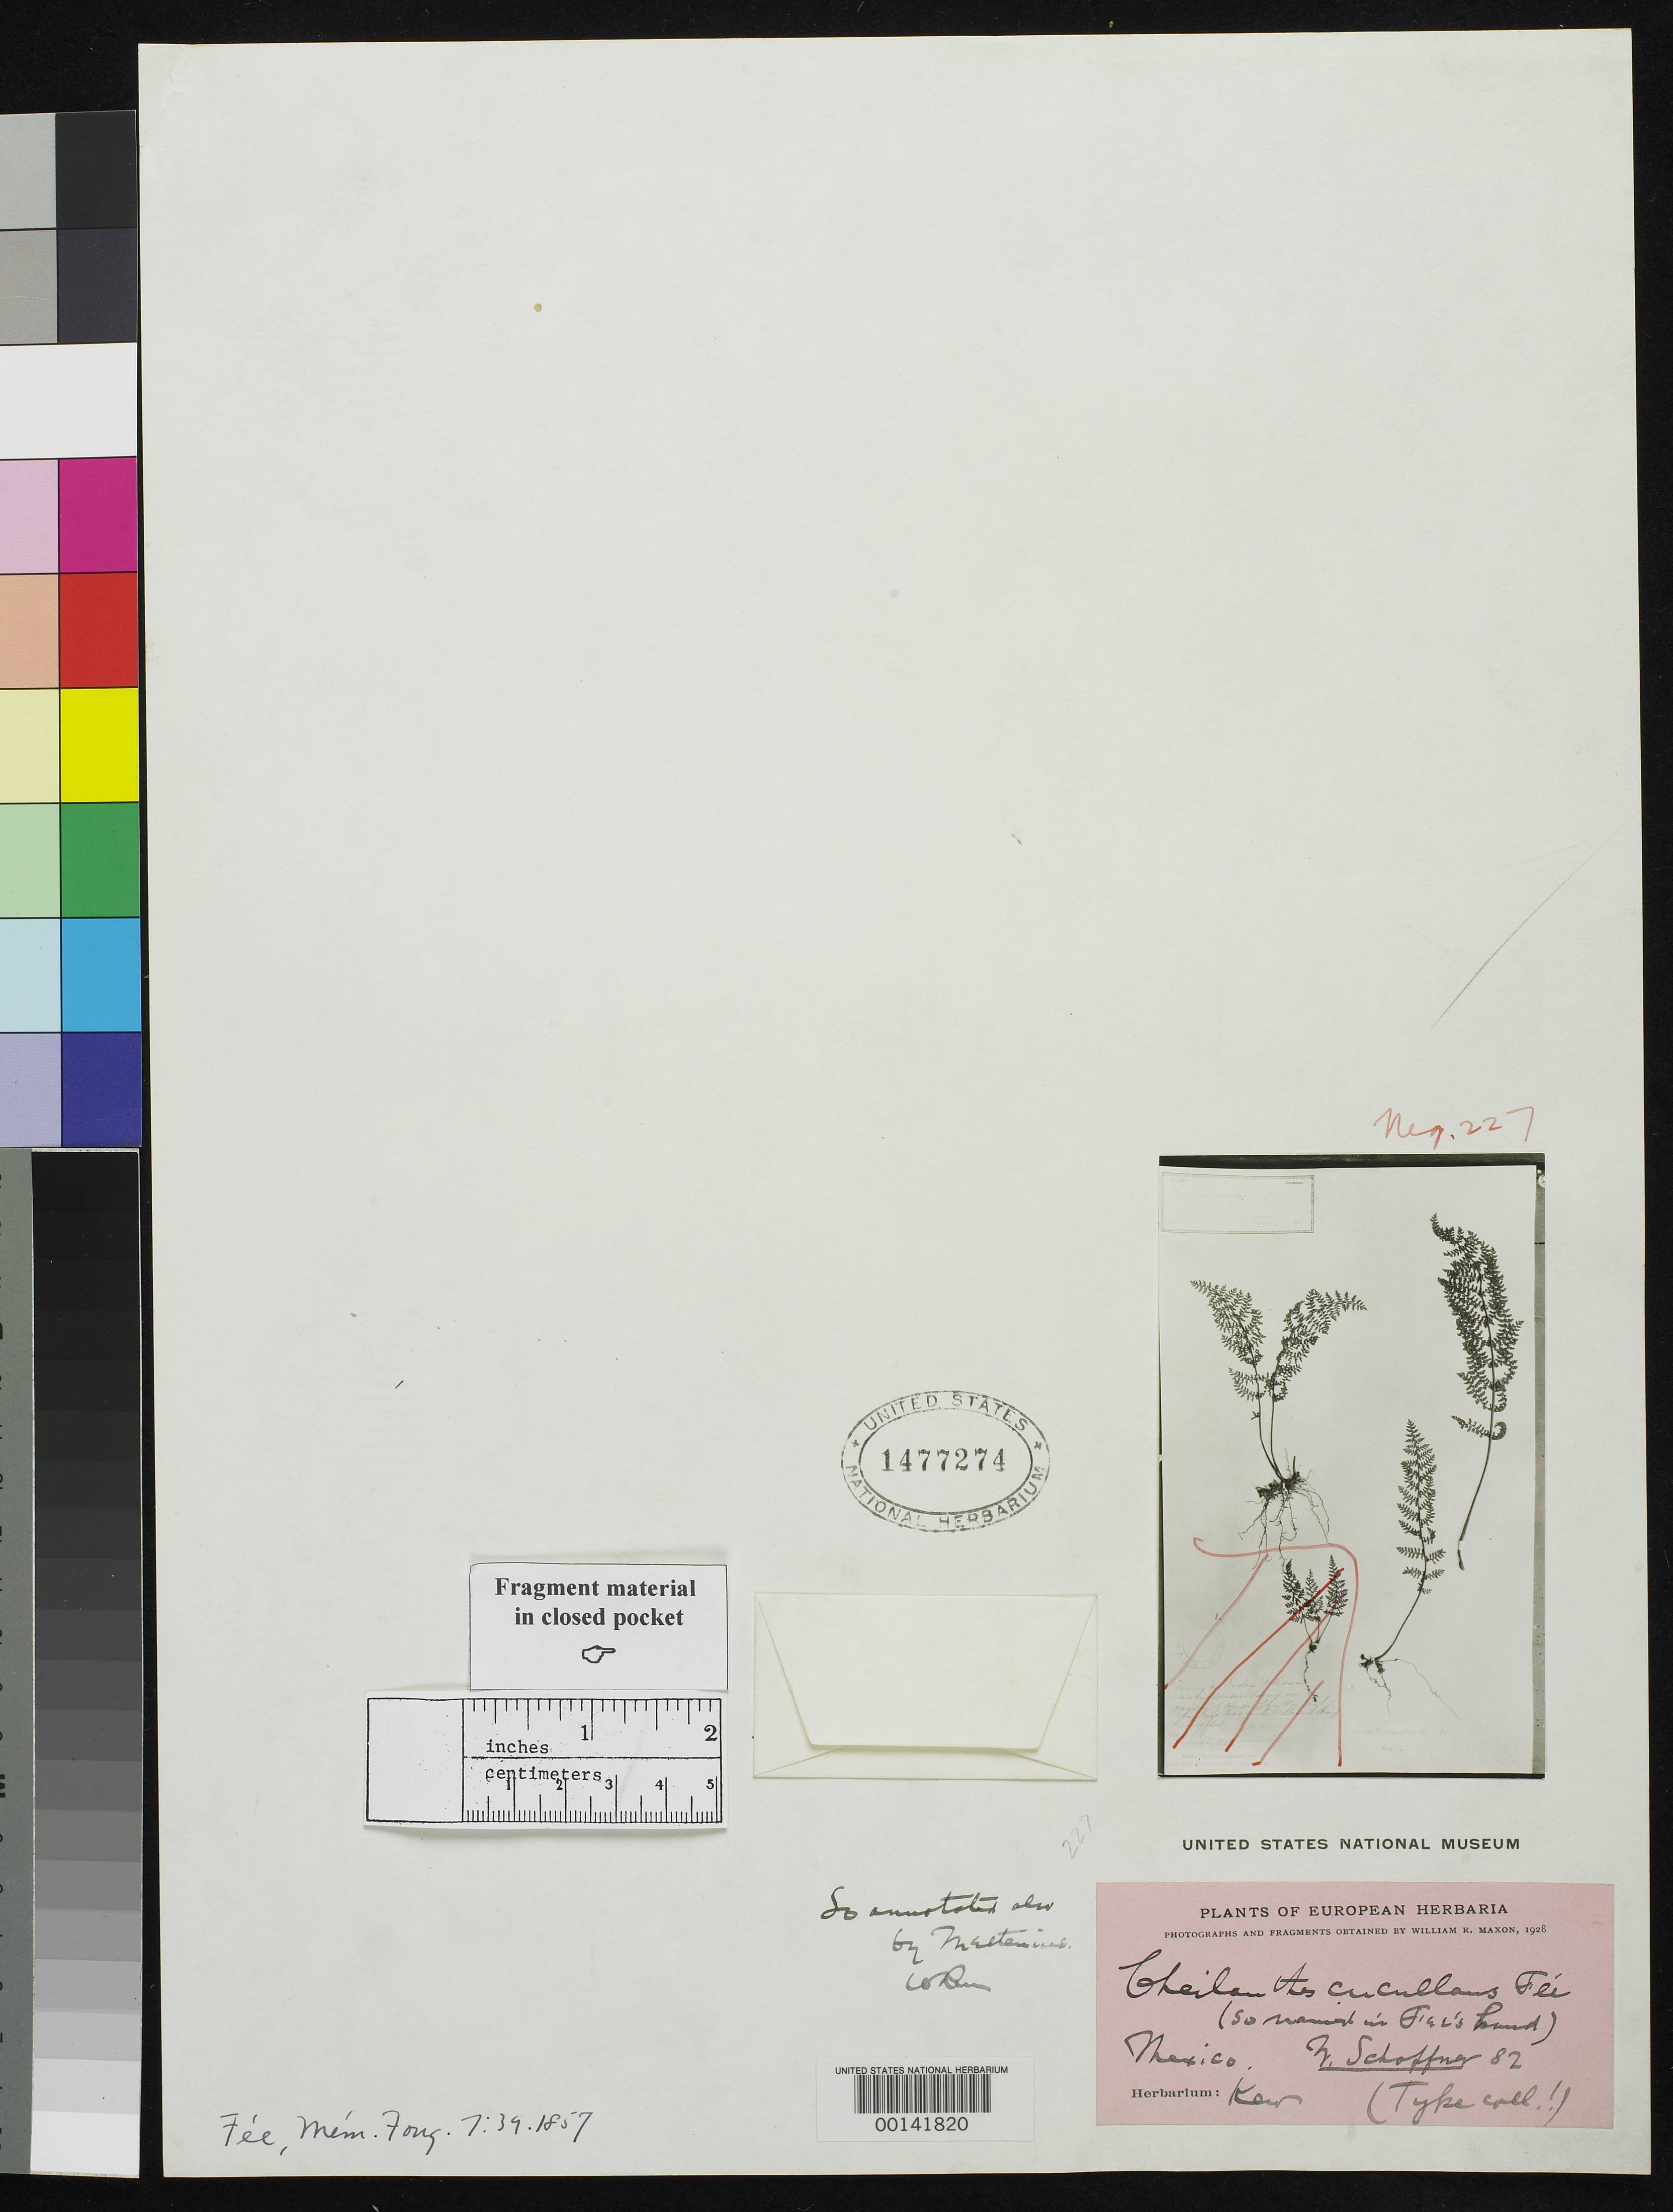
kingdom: Plantae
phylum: Tracheophyta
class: Polypodiopsida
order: Polypodiales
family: Pteridaceae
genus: Cheilanthes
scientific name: Cheilanthes cucullans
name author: Fée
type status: Type Collection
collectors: J. G. Schaffner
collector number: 82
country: Mexico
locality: E of Monserrat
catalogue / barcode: US 1477274